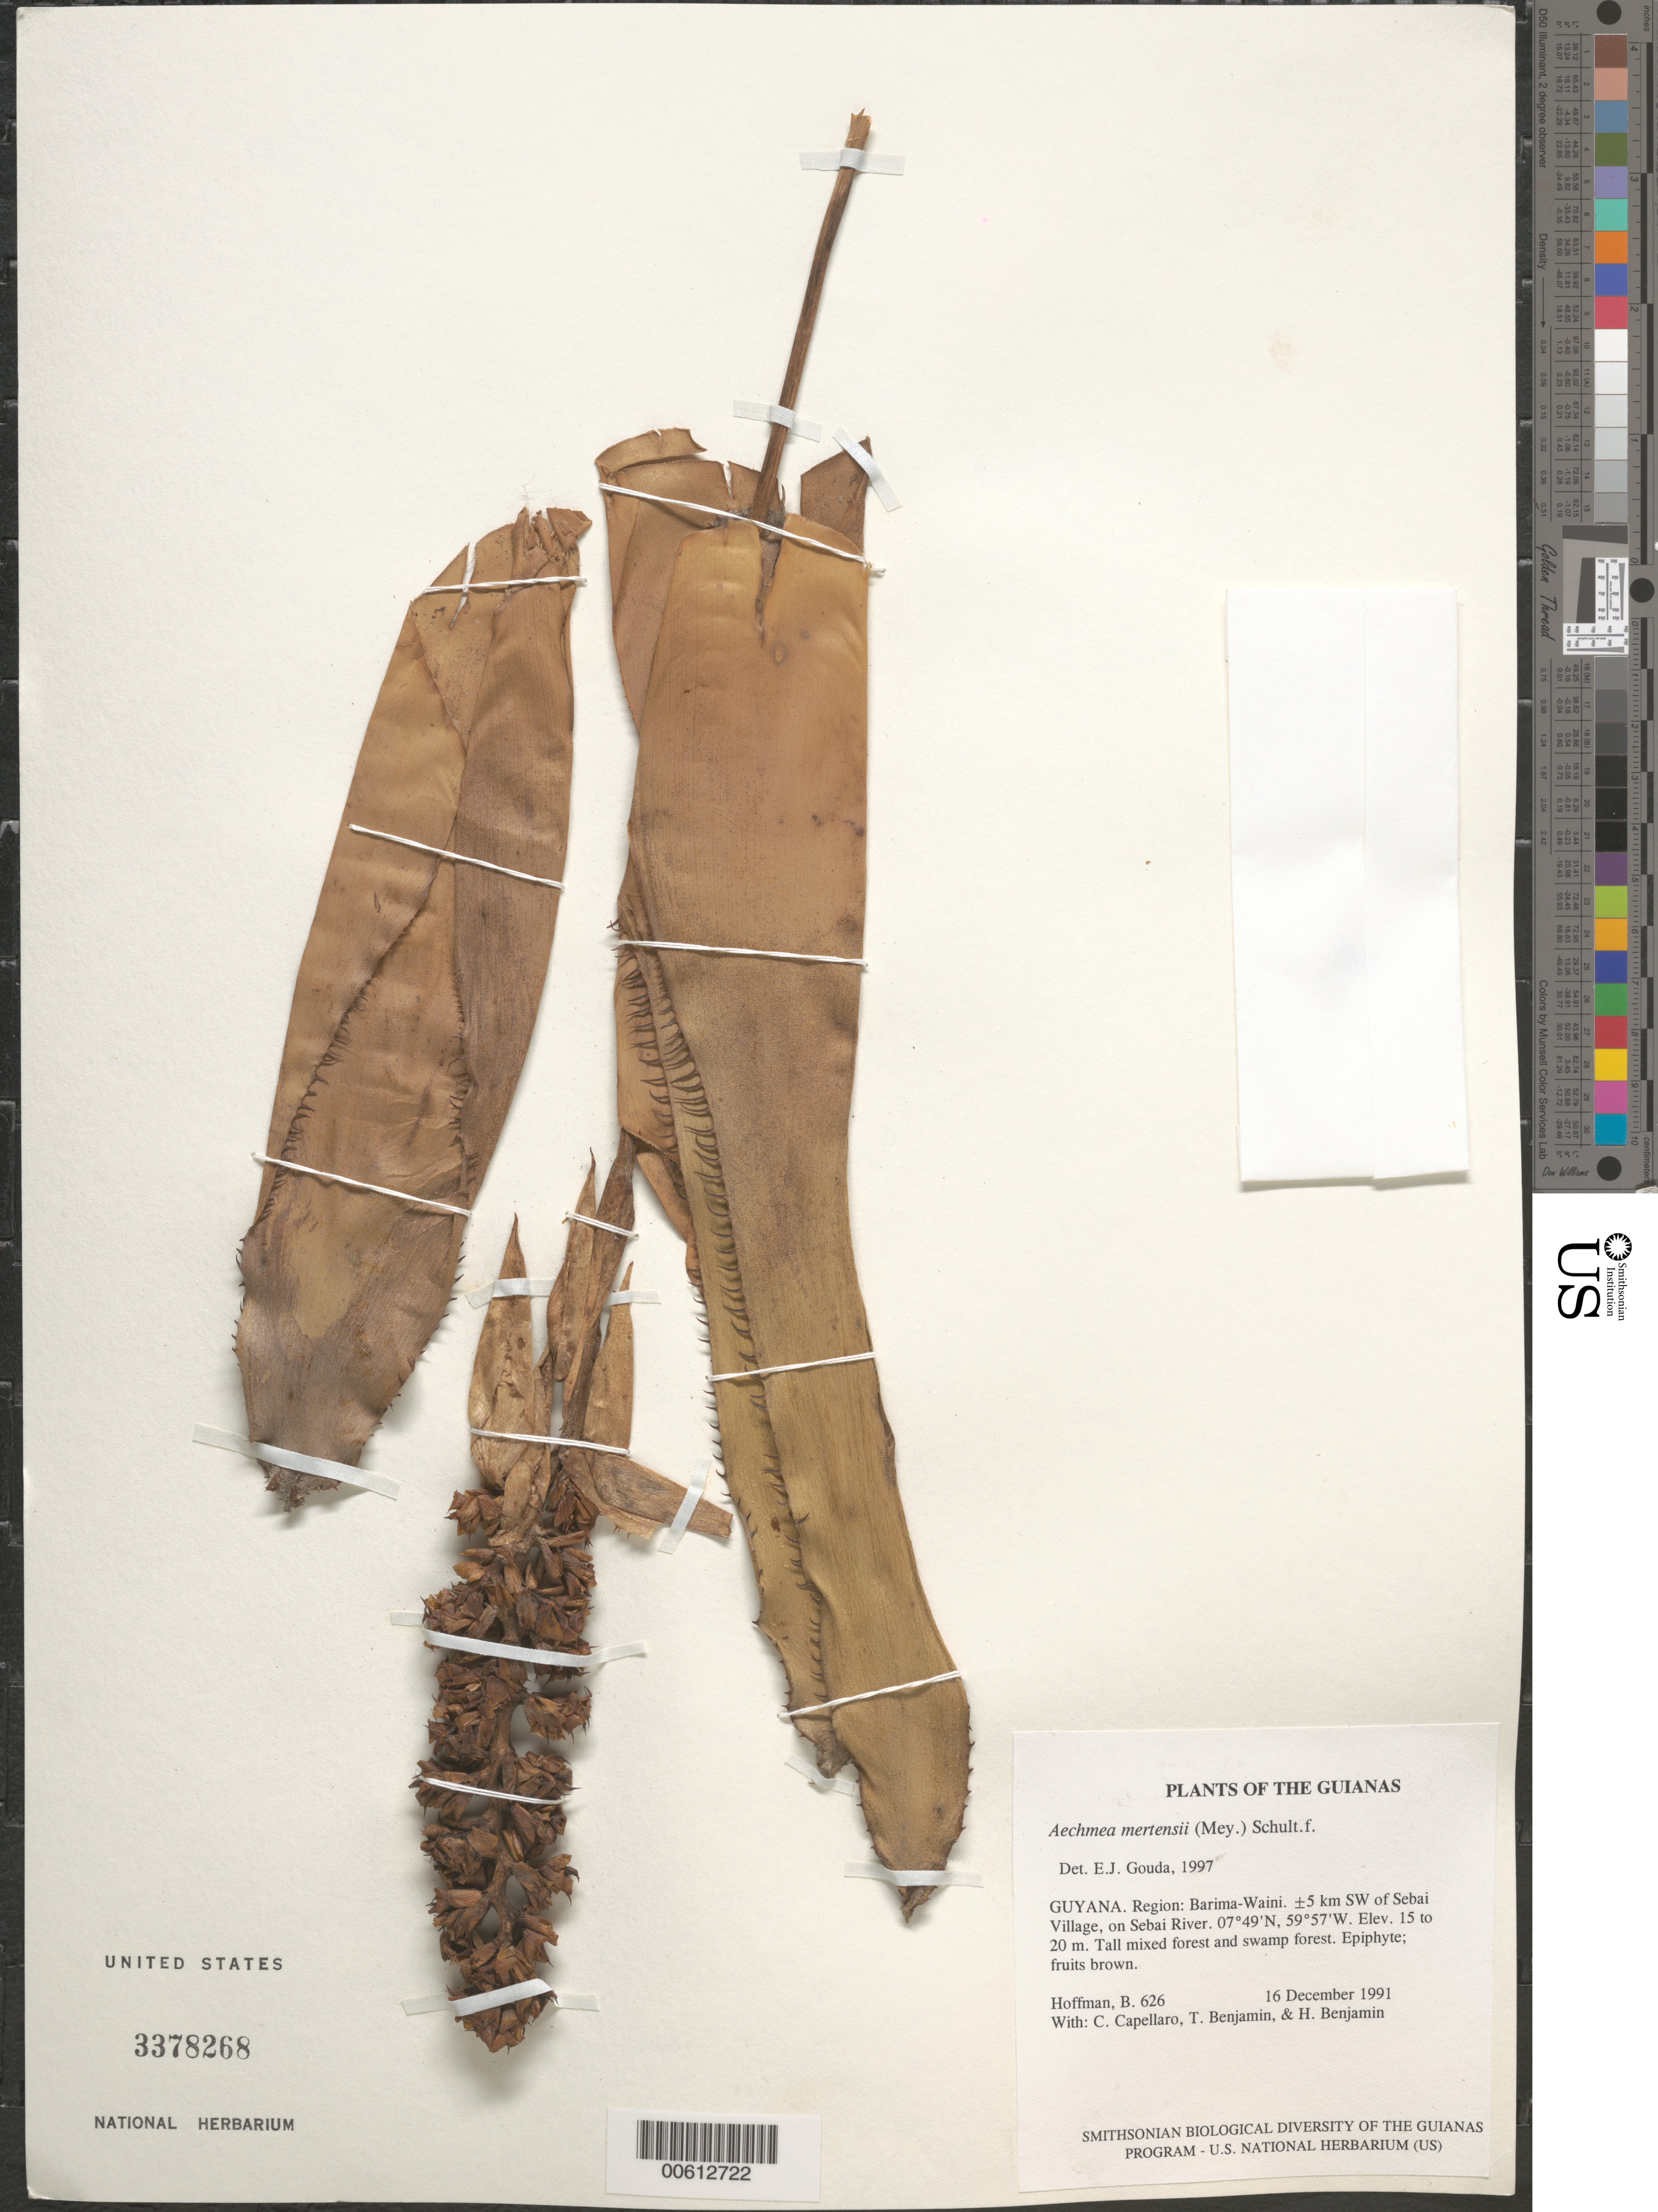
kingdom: Plantae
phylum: Tracheophyta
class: Liliopsida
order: Poales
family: Bromeliaceae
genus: Aechmea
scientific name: Aechmea mertensii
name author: (G. Mey.) Schult. & Schult. f.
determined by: Gouda, E. J.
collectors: B. Hoffman, C. Capellaro, T. Benjamin & H. Benjamin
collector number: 626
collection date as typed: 16 December 1991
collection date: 1991-12-16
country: Guyana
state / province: Barima-Waini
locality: ±5 km SW of Sebai Village, on Sebai River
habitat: Tall mixed forest and swamp forest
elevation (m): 15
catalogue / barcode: US 3378268